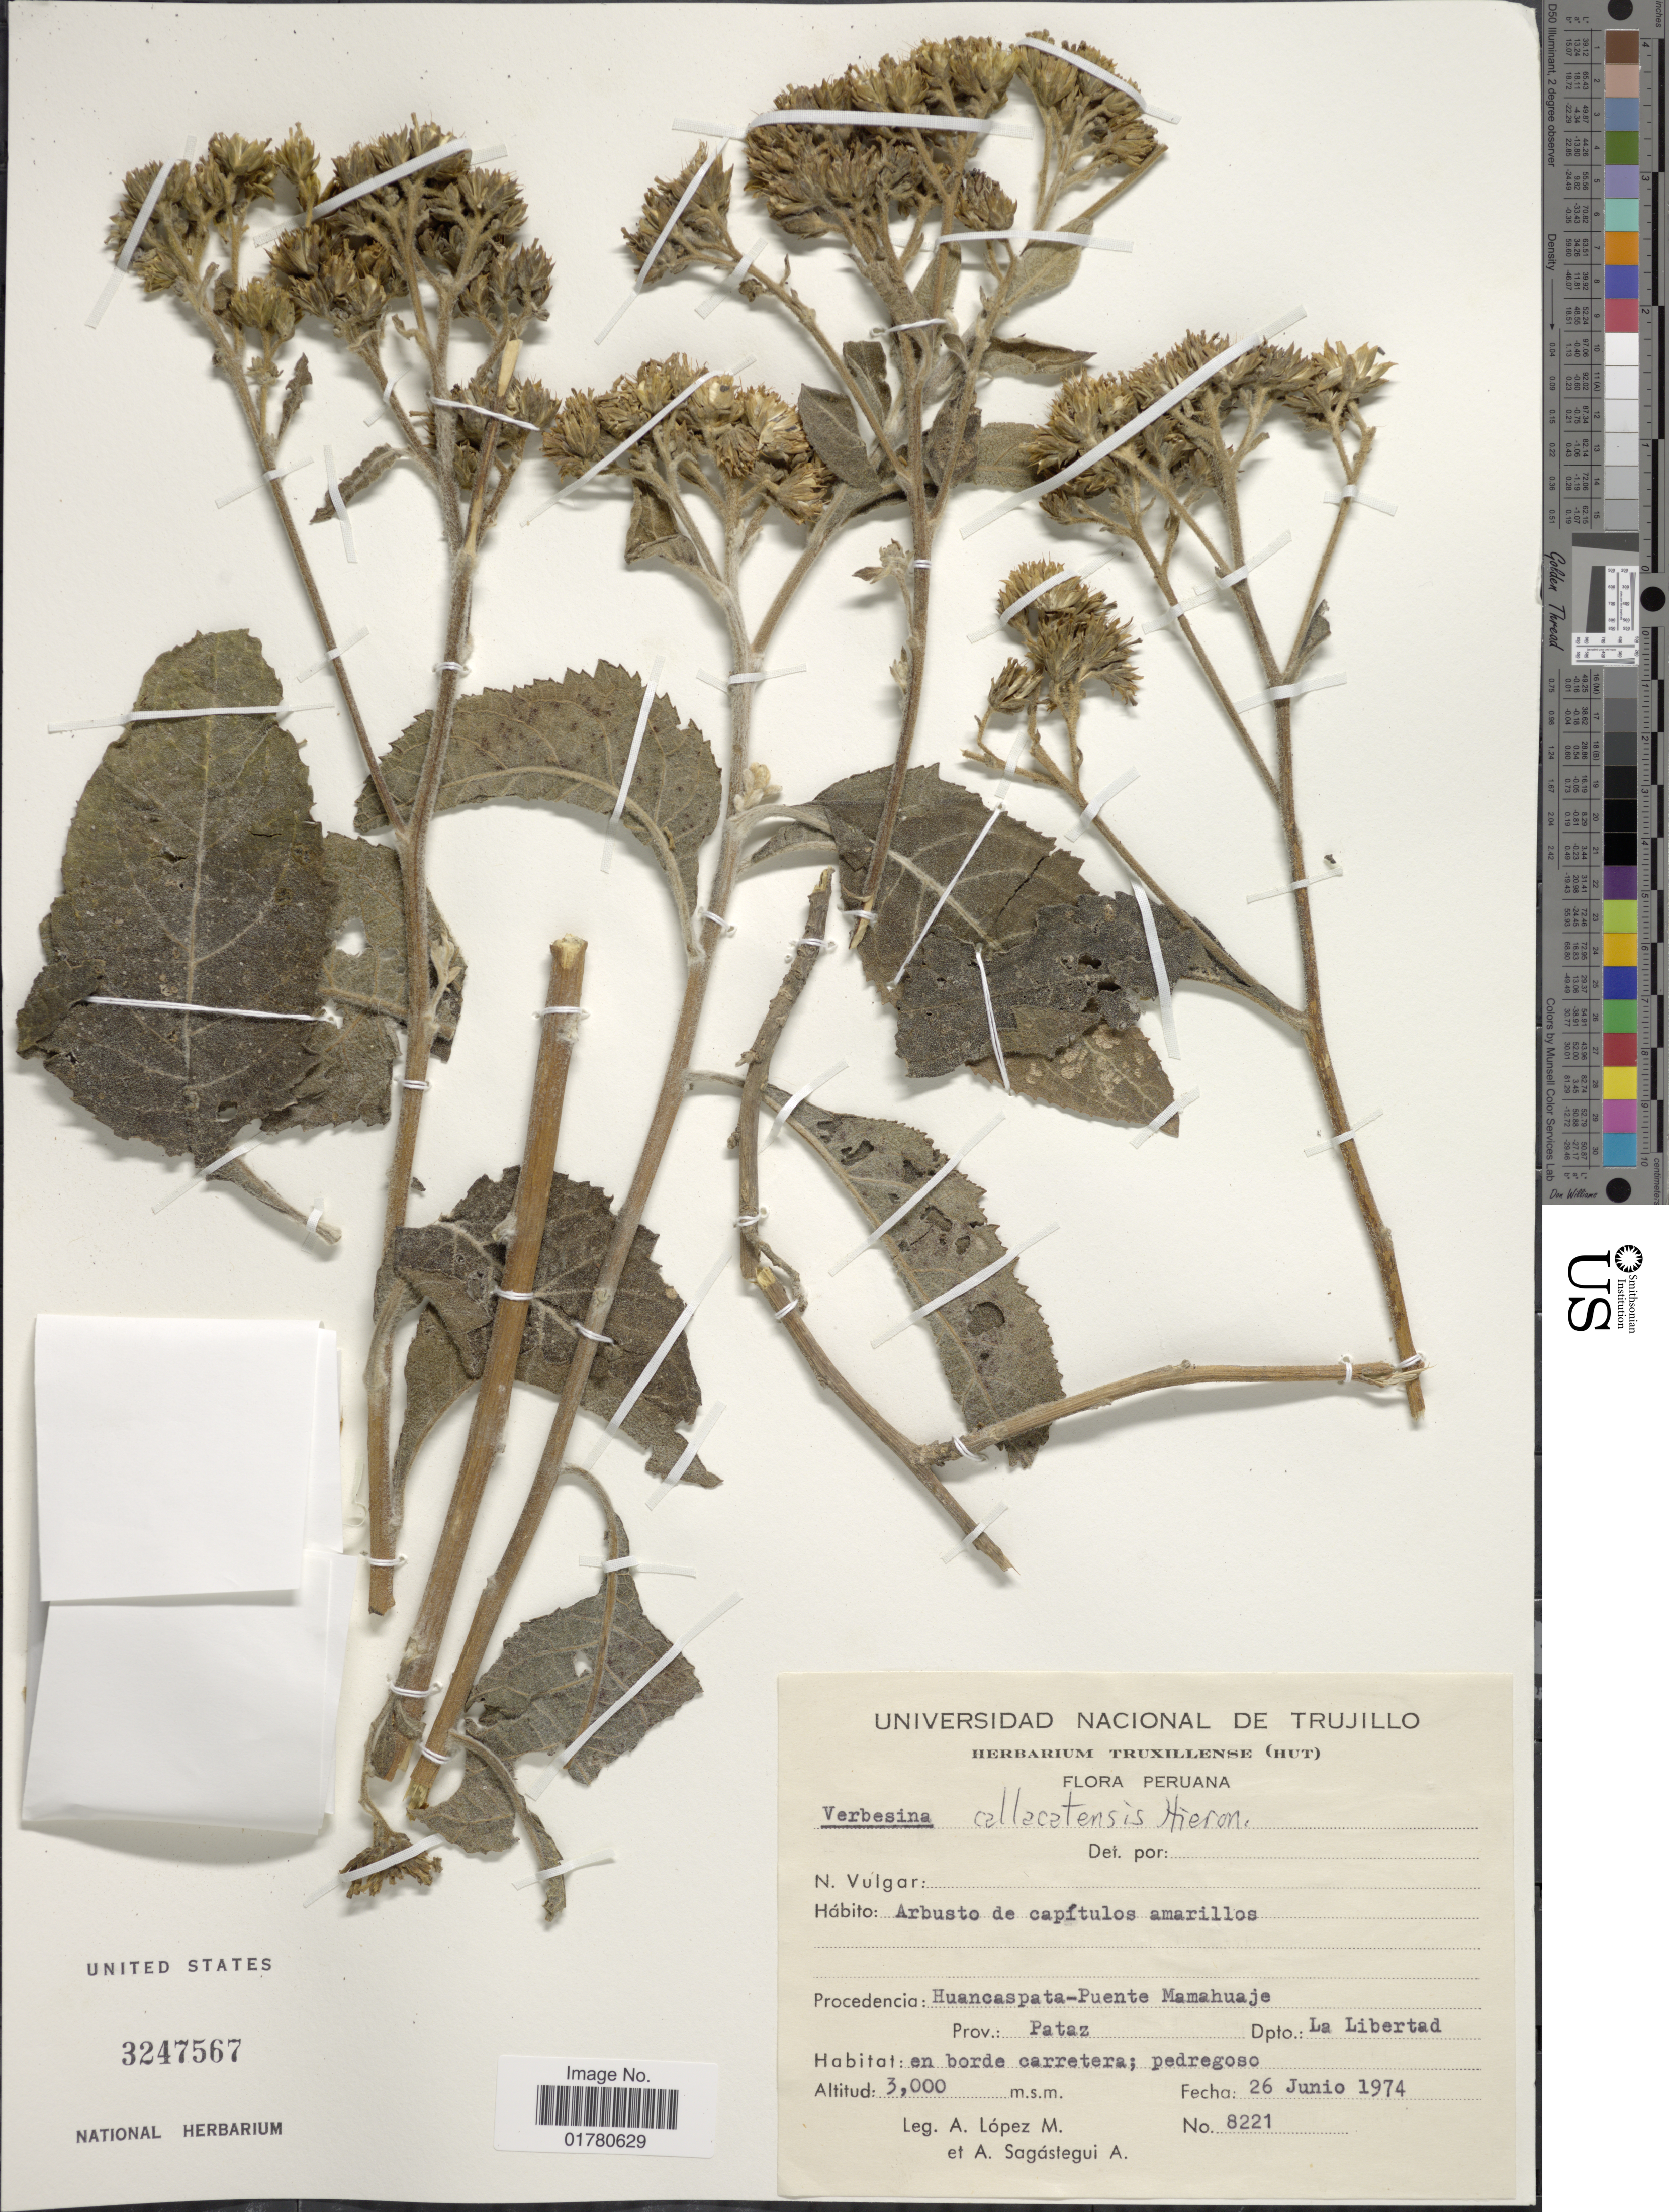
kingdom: Plantae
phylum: Tracheophyta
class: Magnoliopsida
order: Asterales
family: Asteraceae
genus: Verbesina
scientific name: Verbesina callacatensis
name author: Hieron.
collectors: A. López M. & A. Sagástegui A.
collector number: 8221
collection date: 1974-06-26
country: Peru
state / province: La Libertad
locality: Huancaspata-Puente Mamahuaje, Prov. Pataz, Dpto: La Libertad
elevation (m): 3000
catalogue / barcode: US 3247567